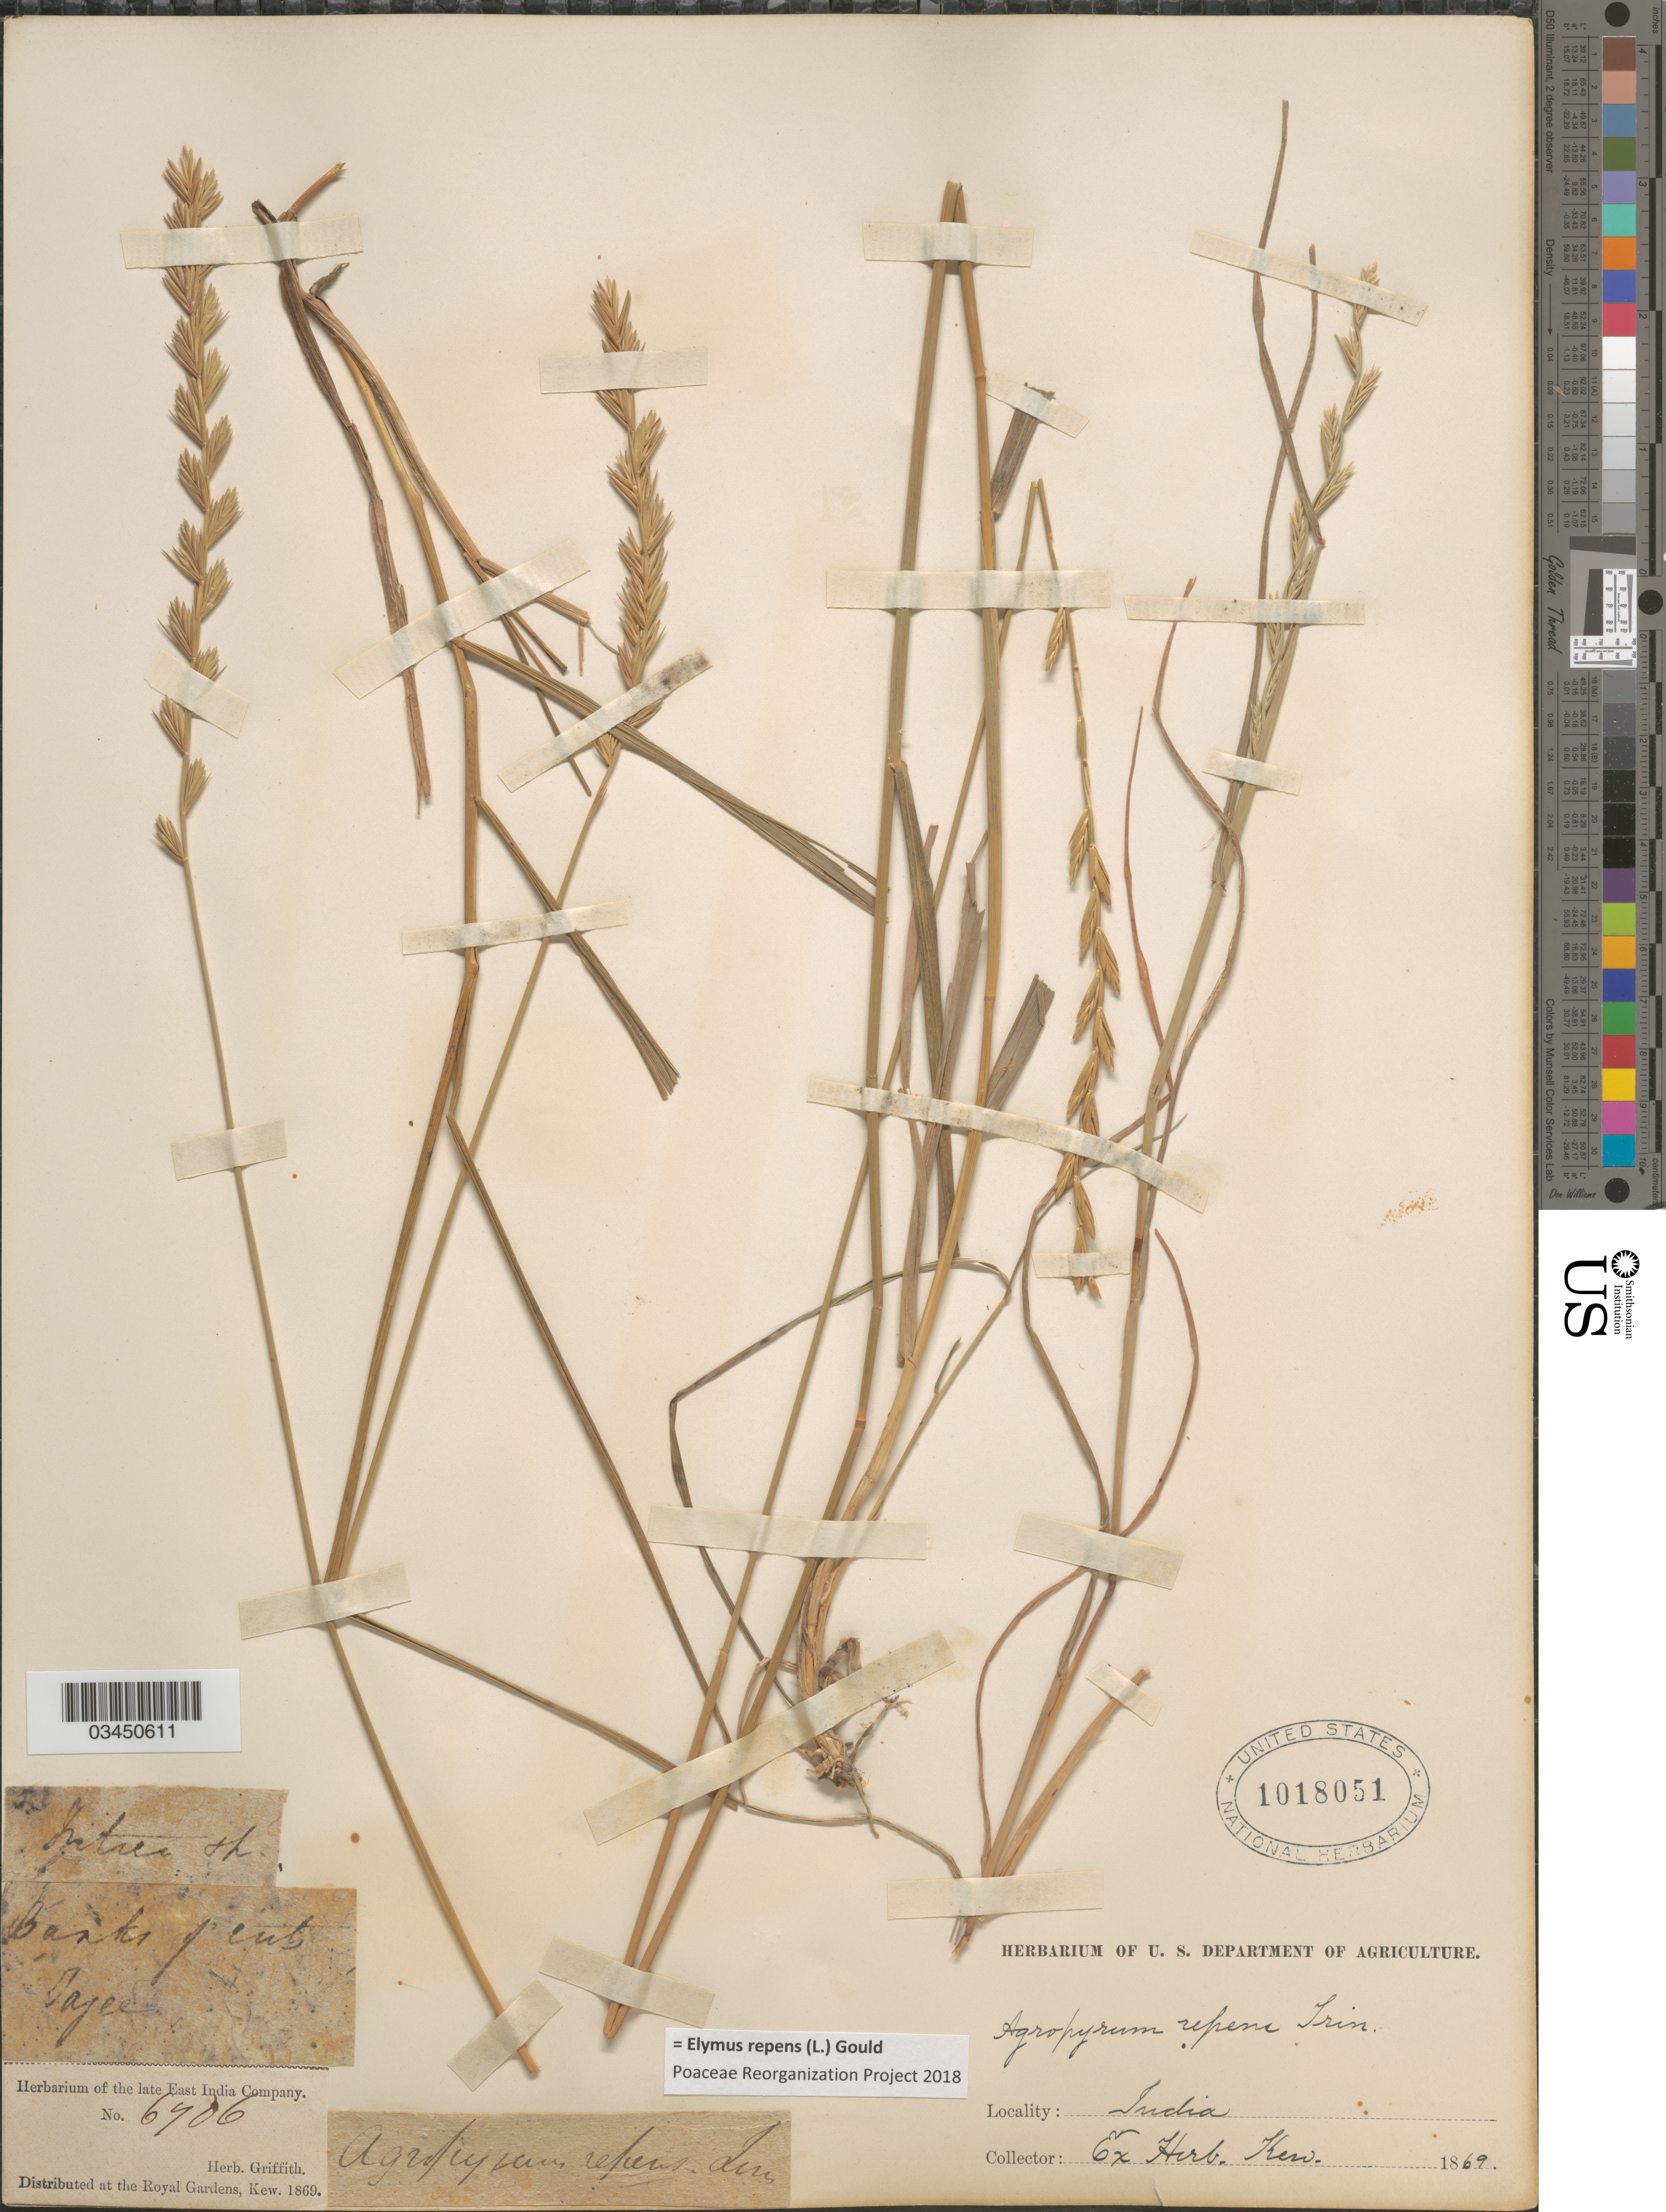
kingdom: Plantae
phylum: Tracheophyta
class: Liliopsida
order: Poales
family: Poaceae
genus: Elymus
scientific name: Elymus repens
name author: (L.) Gould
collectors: ex herb. Griffith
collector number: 6706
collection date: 1869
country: India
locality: Banks of cuts. Dajee.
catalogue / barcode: US 1018051